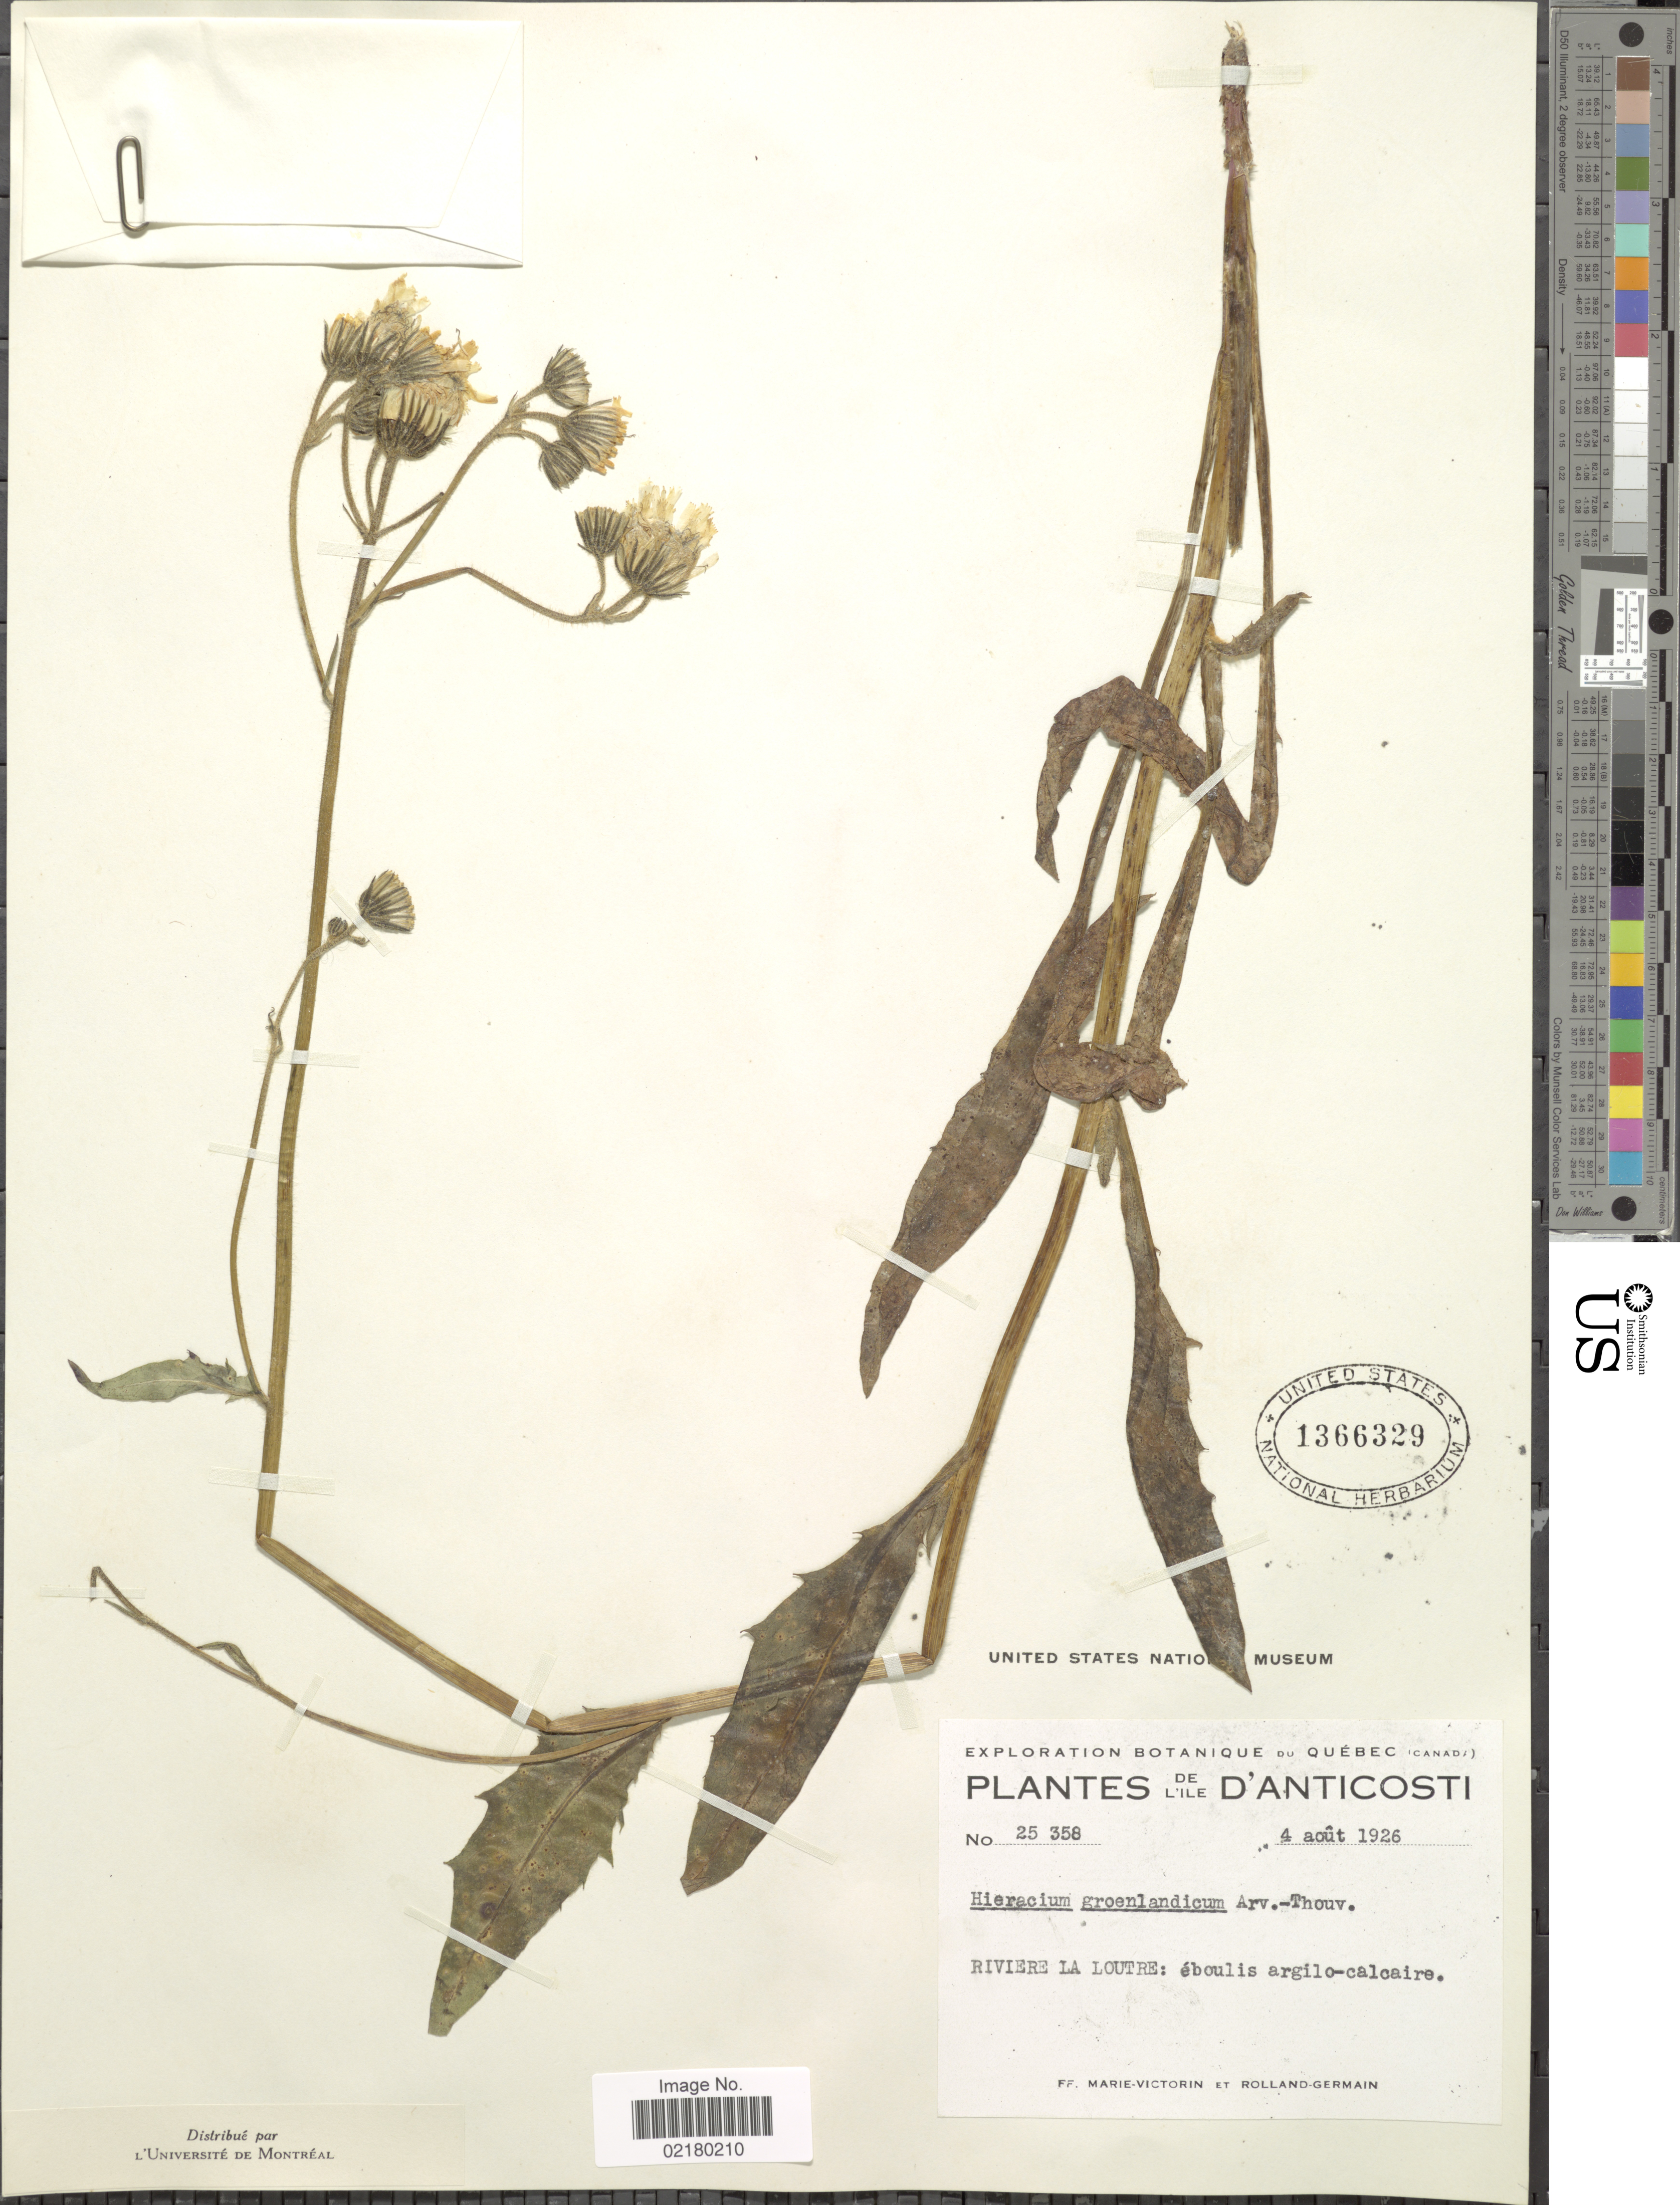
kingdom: Plantae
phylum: Tracheophyta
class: Magnoliopsida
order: Asterales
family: Asteraceae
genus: Hieracium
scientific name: Hieracium lachenalii subsp. cruenifolium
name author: (Dahlst. & Lübeck) Zahn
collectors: F. Marie-Victorin & Rolland-Germain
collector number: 25358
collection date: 1926-08-04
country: Canada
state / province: Quebec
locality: De L'ile D'Anticosti, Riviere La Loutre: éboulis argilo-calcaire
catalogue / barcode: US 1366329